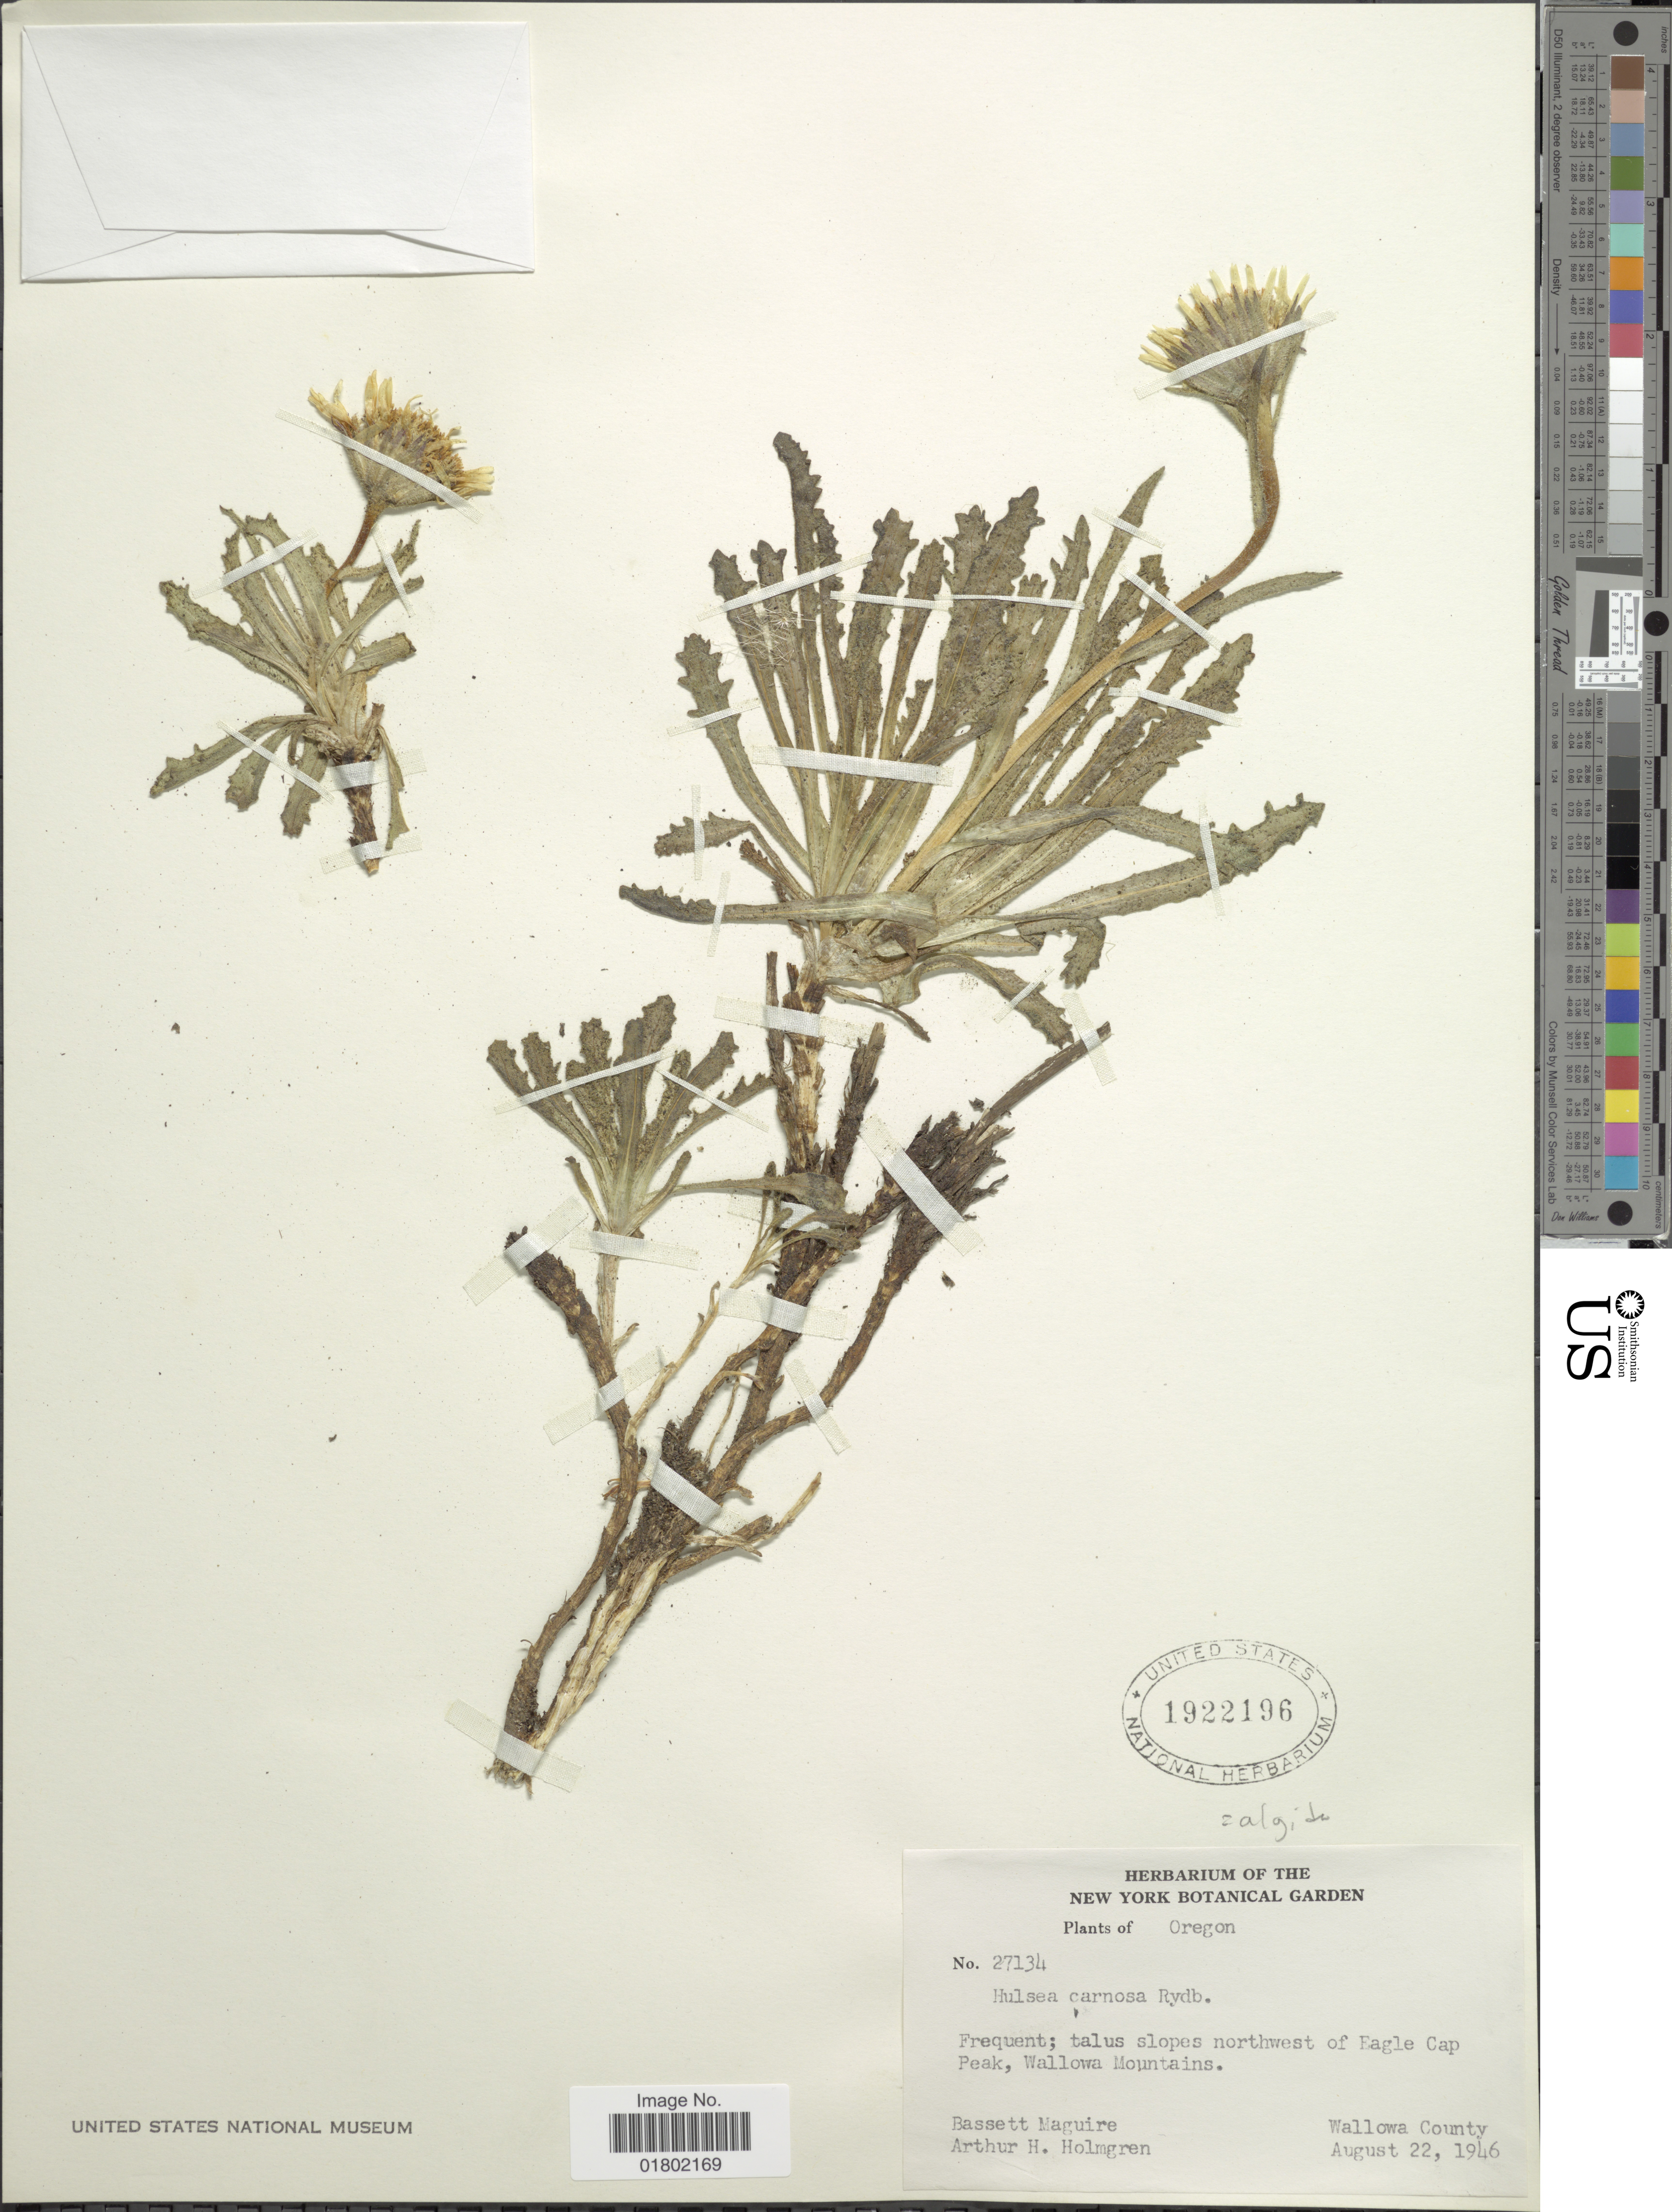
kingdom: Plantae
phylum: Tracheophyta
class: Magnoliopsida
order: Asterales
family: Asteraceae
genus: Hulsea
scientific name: Hulsea algida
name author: A. Gray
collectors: B. Maguire & A. H. Holmgren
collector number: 27134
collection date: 1946-08-22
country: United States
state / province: Oregon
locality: Northwest of Eagle Cap Peak, Wallowa Mountains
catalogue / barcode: US 1922196